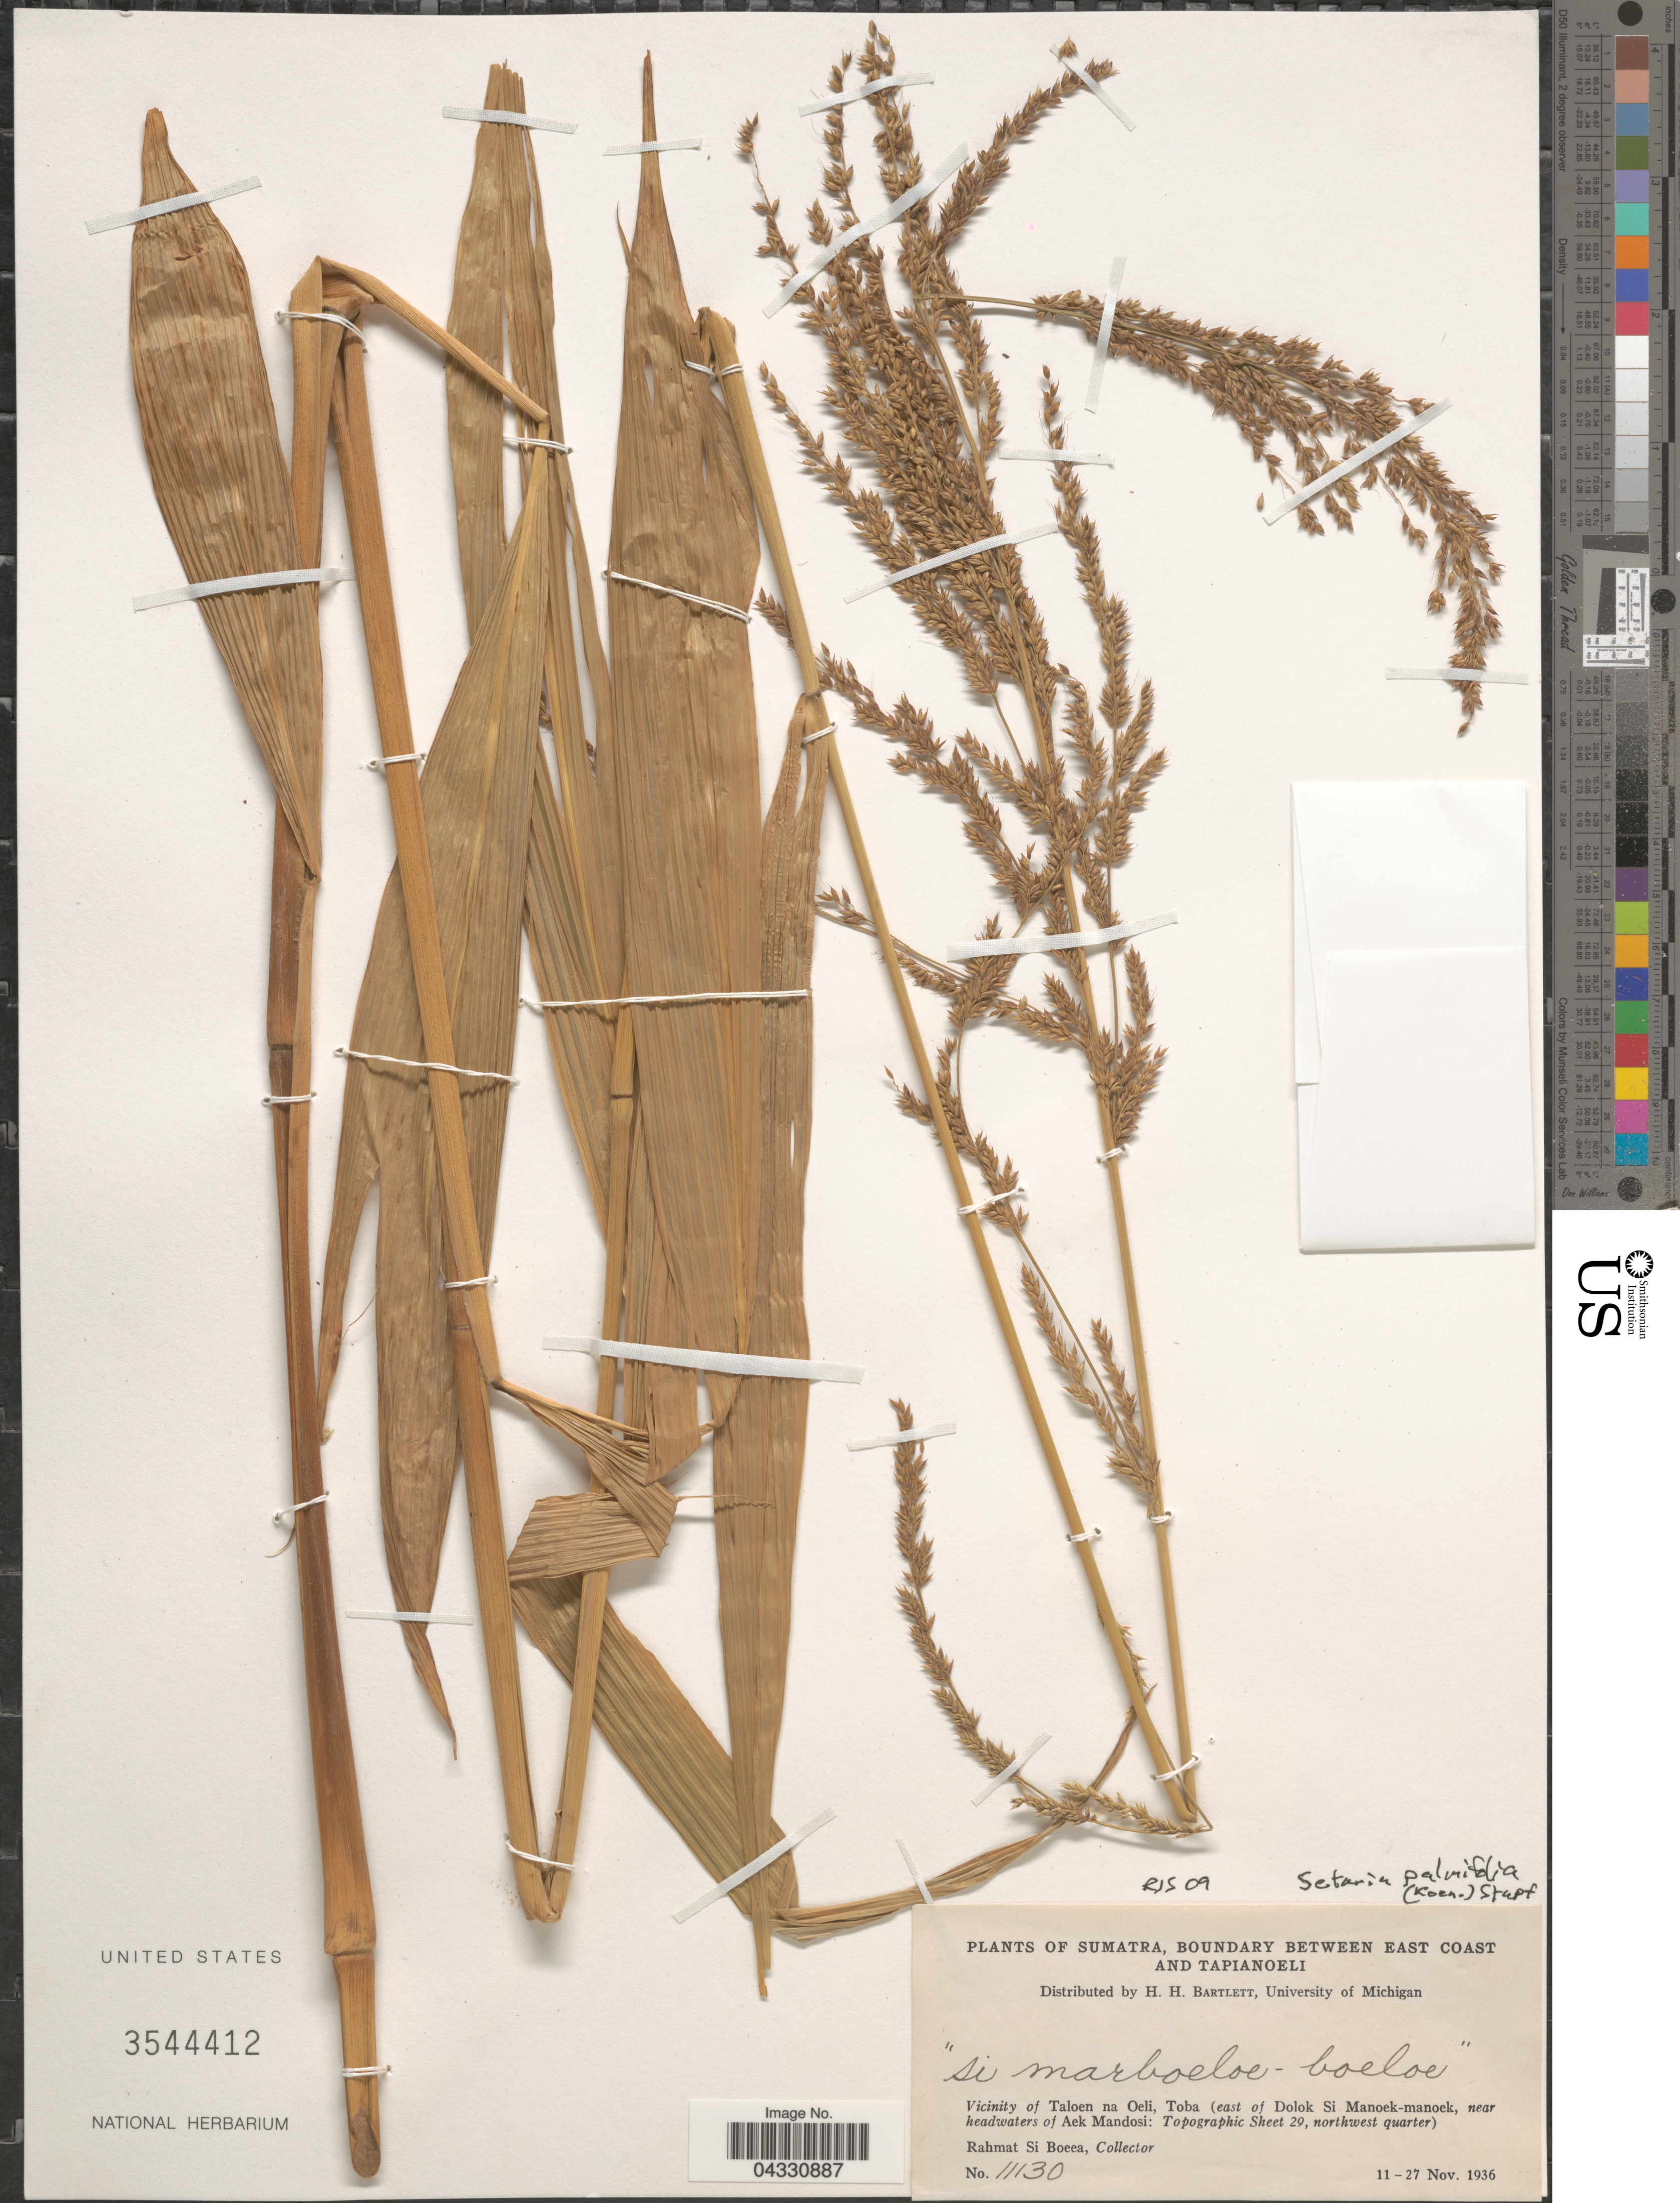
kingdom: Plantae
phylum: Tracheophyta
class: Liliopsida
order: Poales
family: Poaceae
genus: Setaria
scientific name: Setaria palmifolia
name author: (J. Koenig) Stapf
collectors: Rahmat Si Boeea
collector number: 11130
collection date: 1936-11-11/1936-11-27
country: Indonesia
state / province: Sumatra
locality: Boundary between East Coast and Tapianoeli. Vicinity of Taloen na Oeli (east of Dolok Si Manoek-manoek, near headwaters of Aek Mandosi: Topographic Sheet 29, northwest quarter).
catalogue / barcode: US 3544412